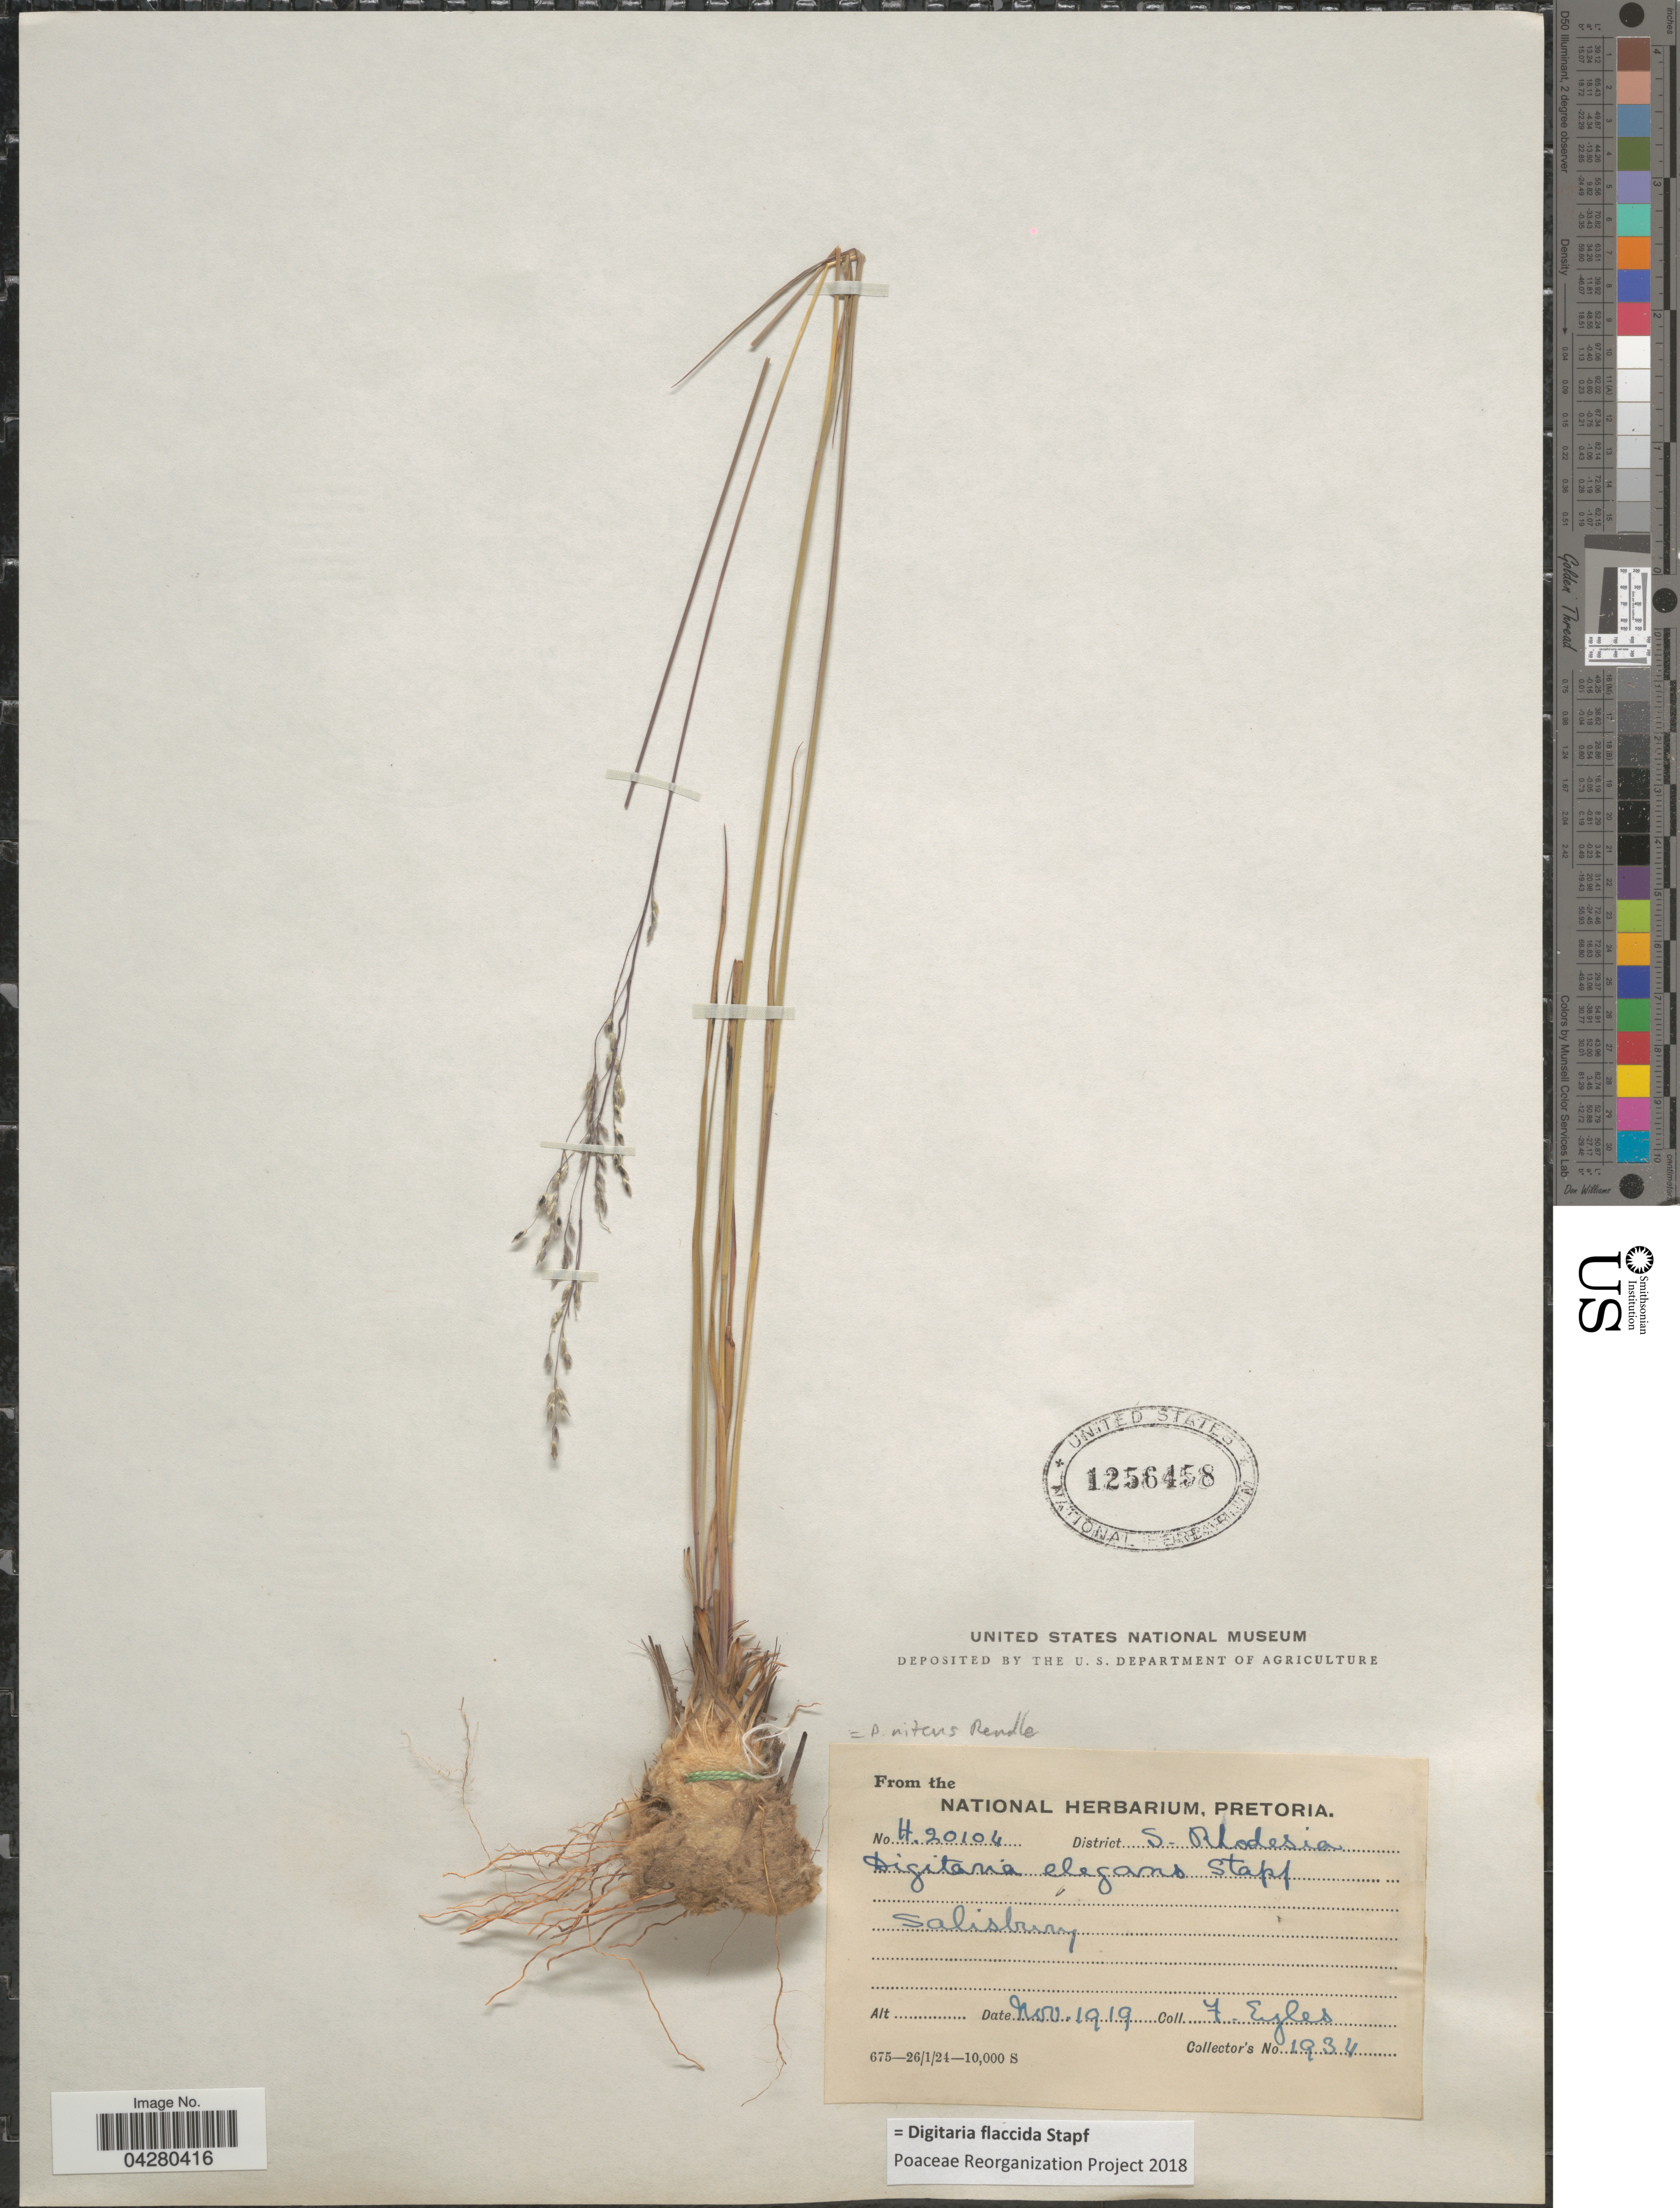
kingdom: Plantae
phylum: Tracheophyta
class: Liliopsida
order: Poales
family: Poaceae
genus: Digitaria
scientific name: Digitaria flaccida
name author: Stapf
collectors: F. Eyles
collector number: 1934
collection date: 1919-11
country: Zimbabwe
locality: District S. Rhodesia. Salisbury.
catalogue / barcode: US 1256458